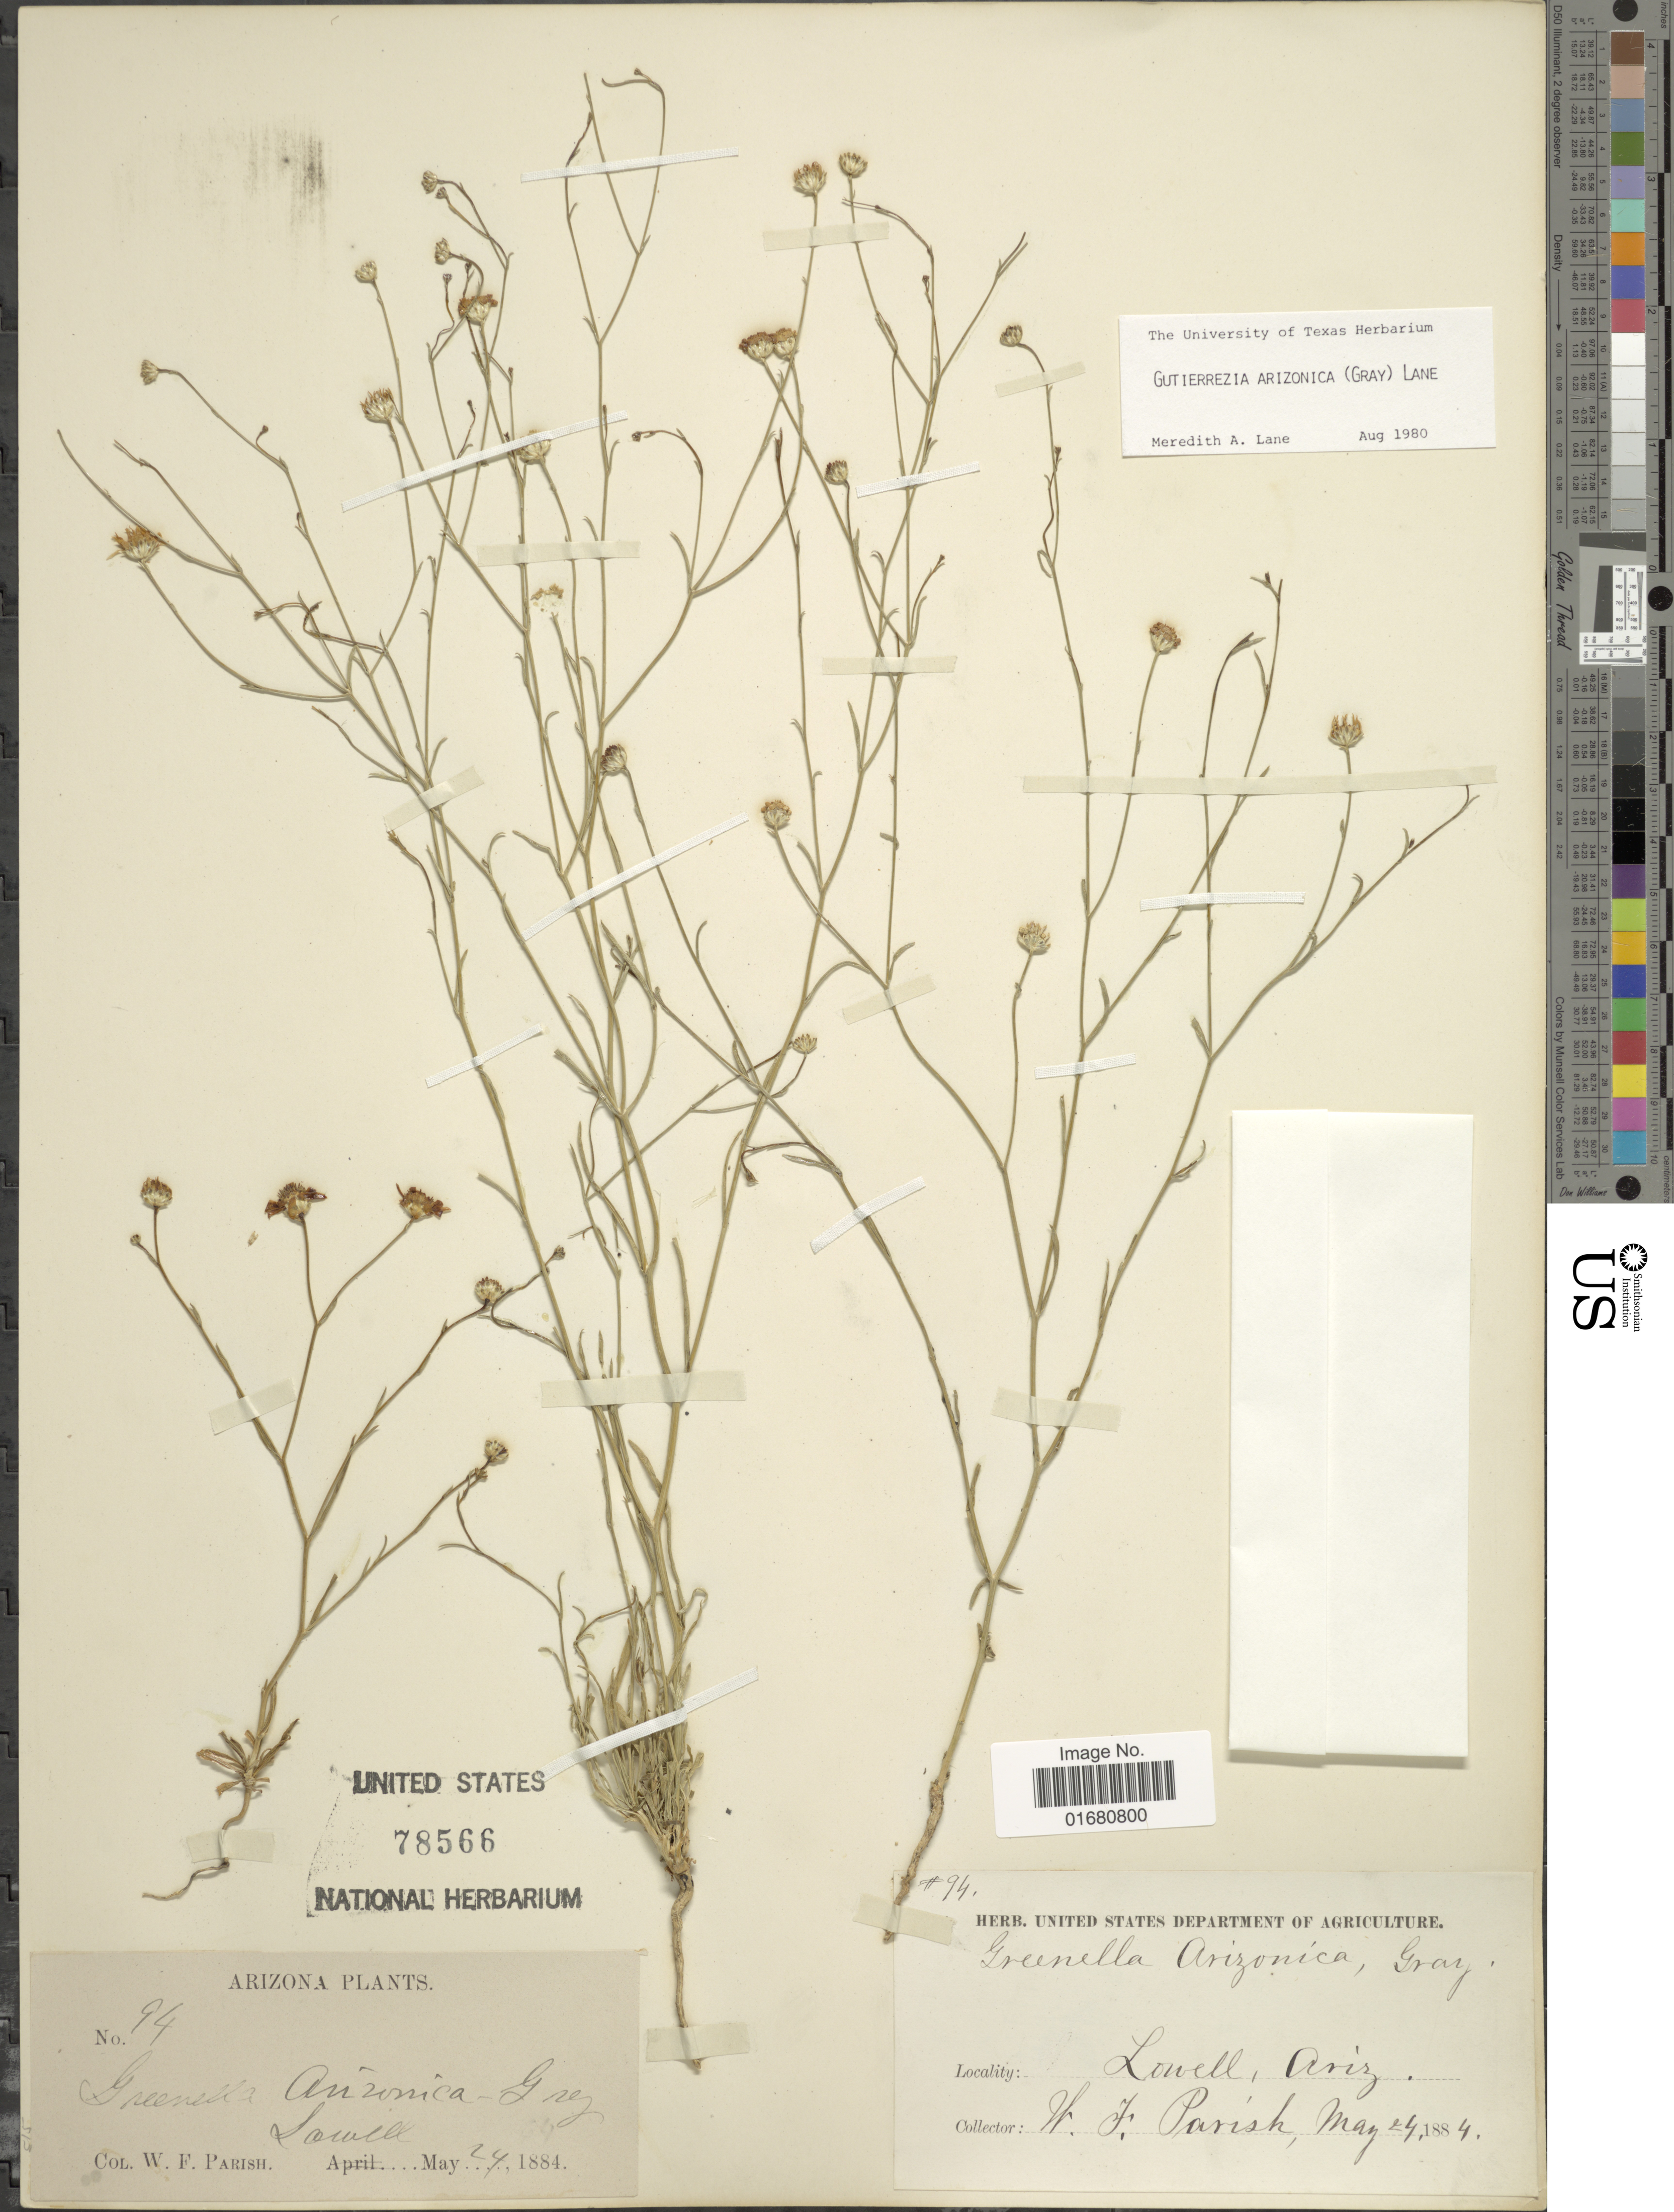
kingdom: Plantae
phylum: Tracheophyta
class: Magnoliopsida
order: Asterales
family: Asteraceae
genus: Gutierrezia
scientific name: Gutierrezia arizonica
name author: (A. Gray) M.A. Lane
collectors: W. F. Parish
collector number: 94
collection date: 1884-05-24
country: United States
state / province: Arizona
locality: Lowell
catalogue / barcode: US 78566